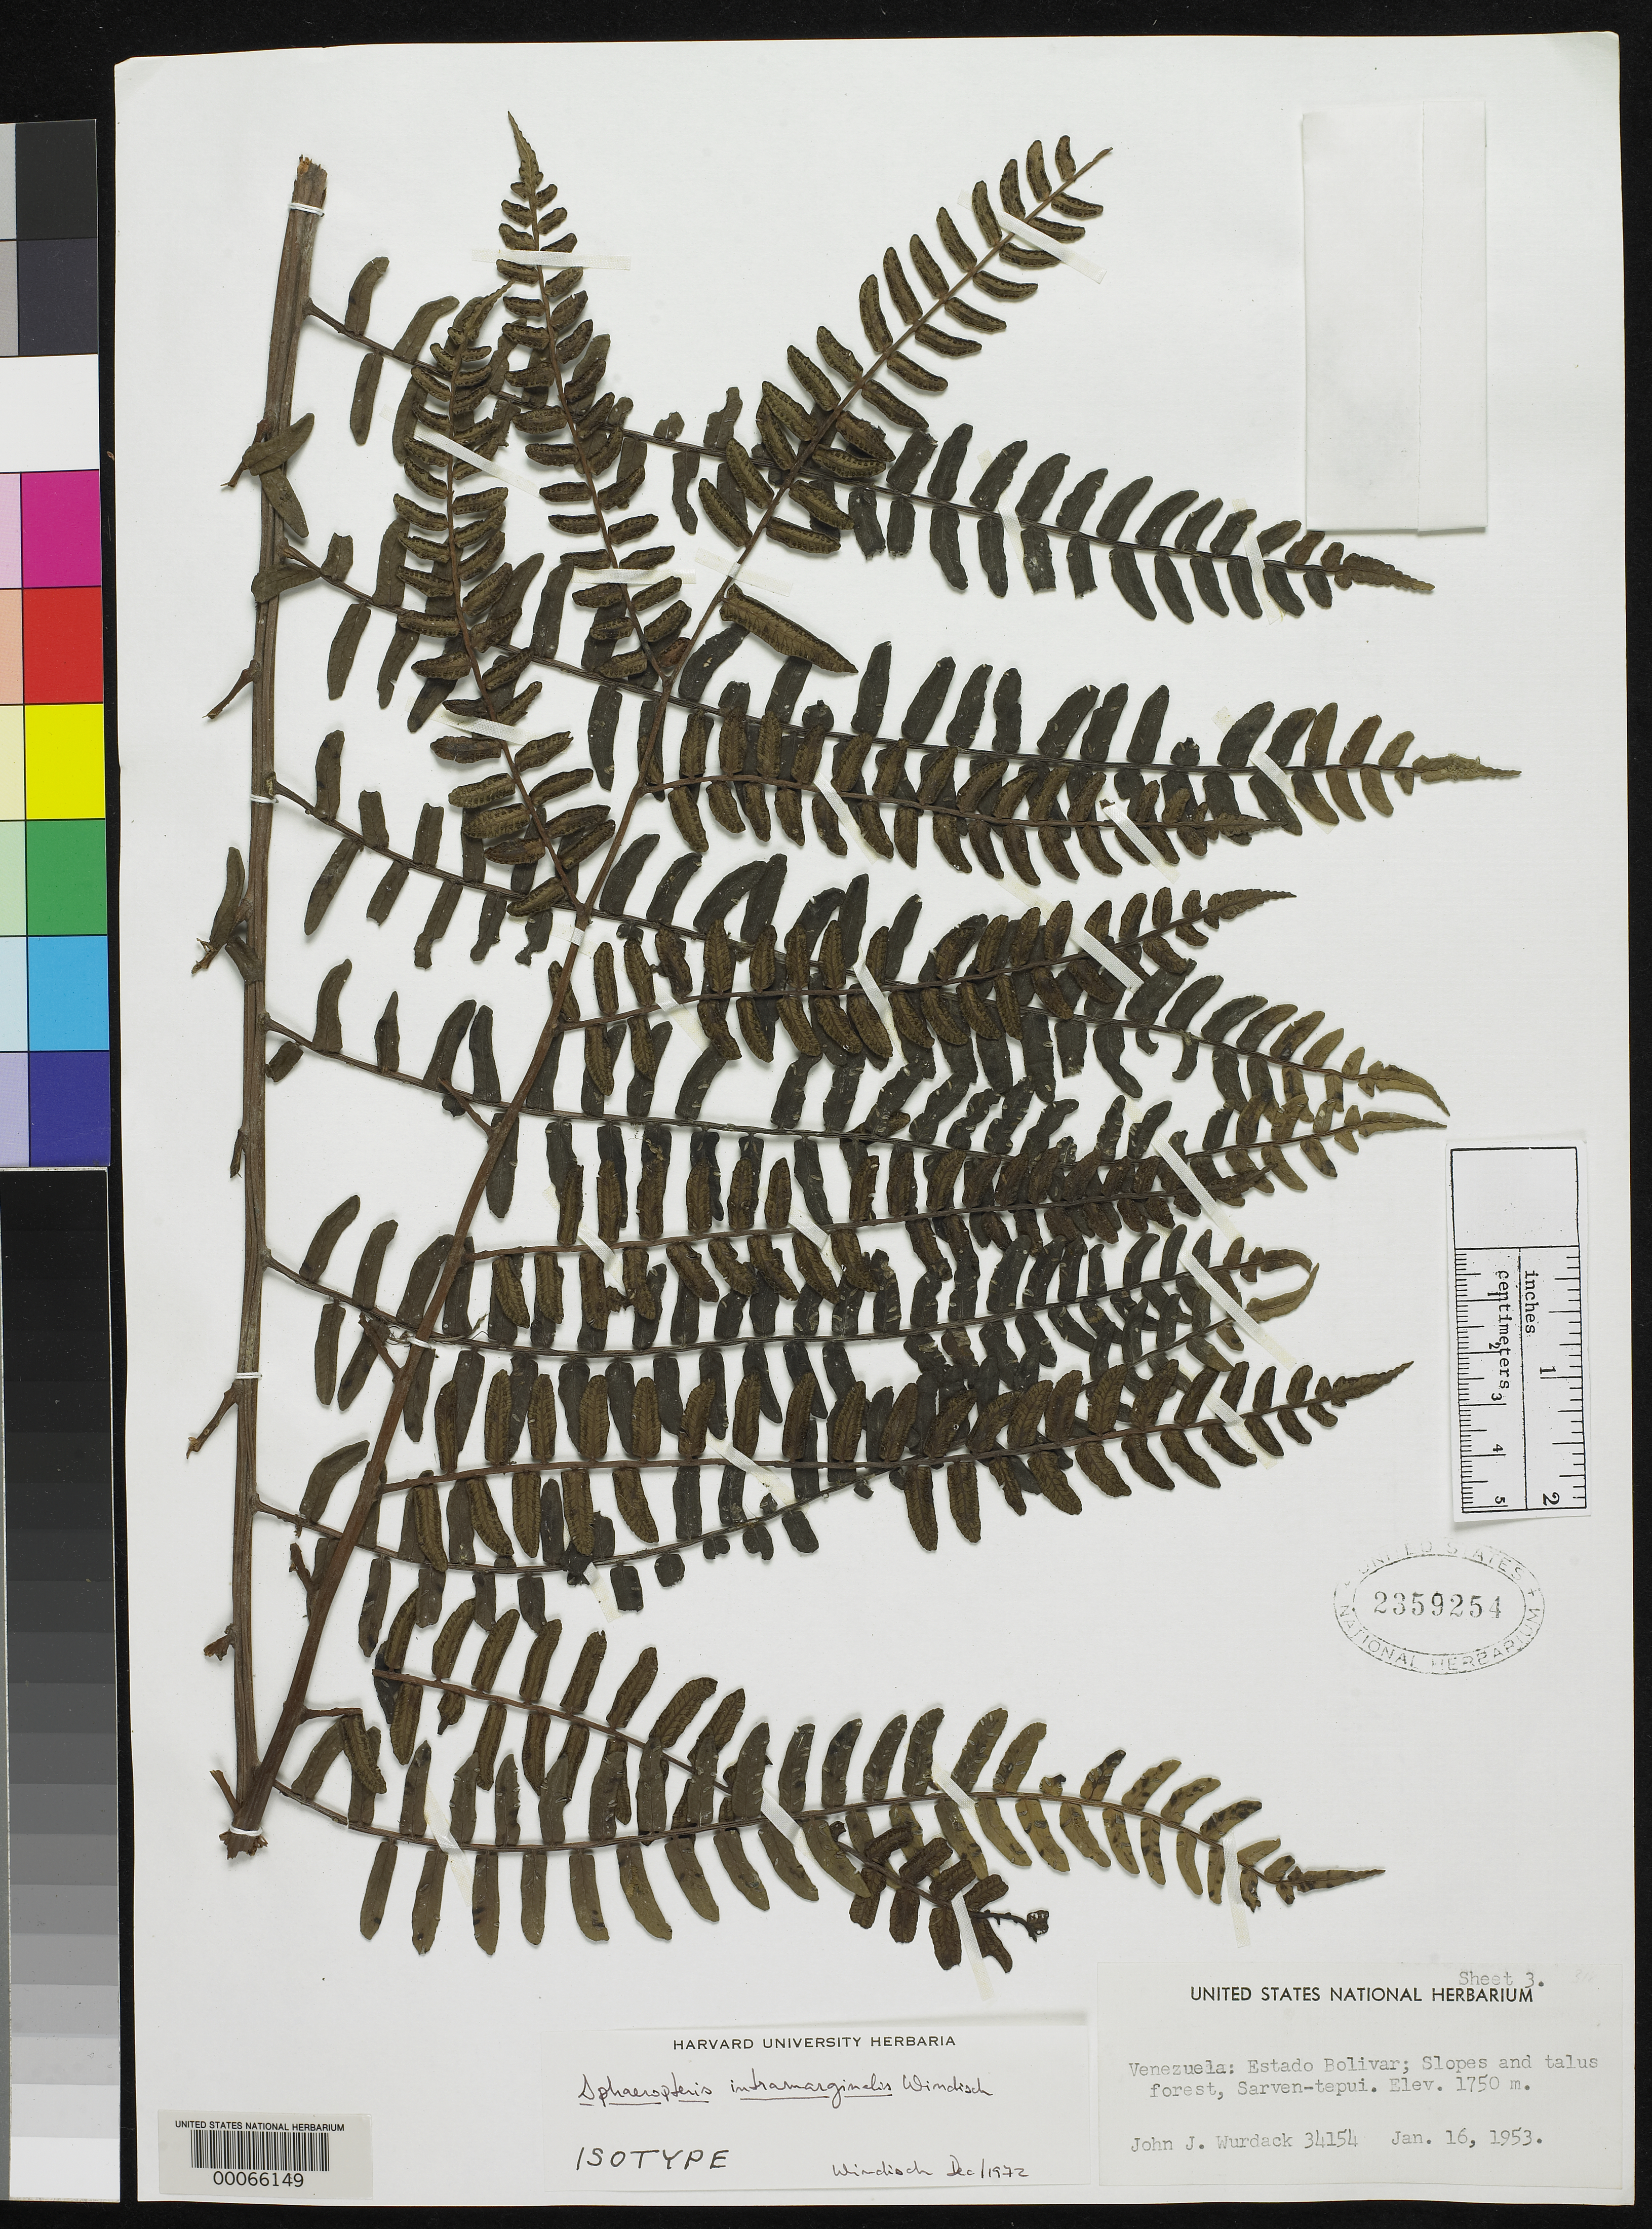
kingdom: Plantae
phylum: Tracheophyta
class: Polypodiopsida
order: Cyatheales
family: Cyatheaceae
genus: Sphaeropteris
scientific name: Sphaeropteris intramarginalis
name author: P.G. Windisch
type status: Isotype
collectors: J. J. Wurdack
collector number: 34154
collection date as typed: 16 Jan 1953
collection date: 1953-01-16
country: Venezuela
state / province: Bolivar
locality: Sarven-tepui.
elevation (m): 1750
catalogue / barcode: US 2359254